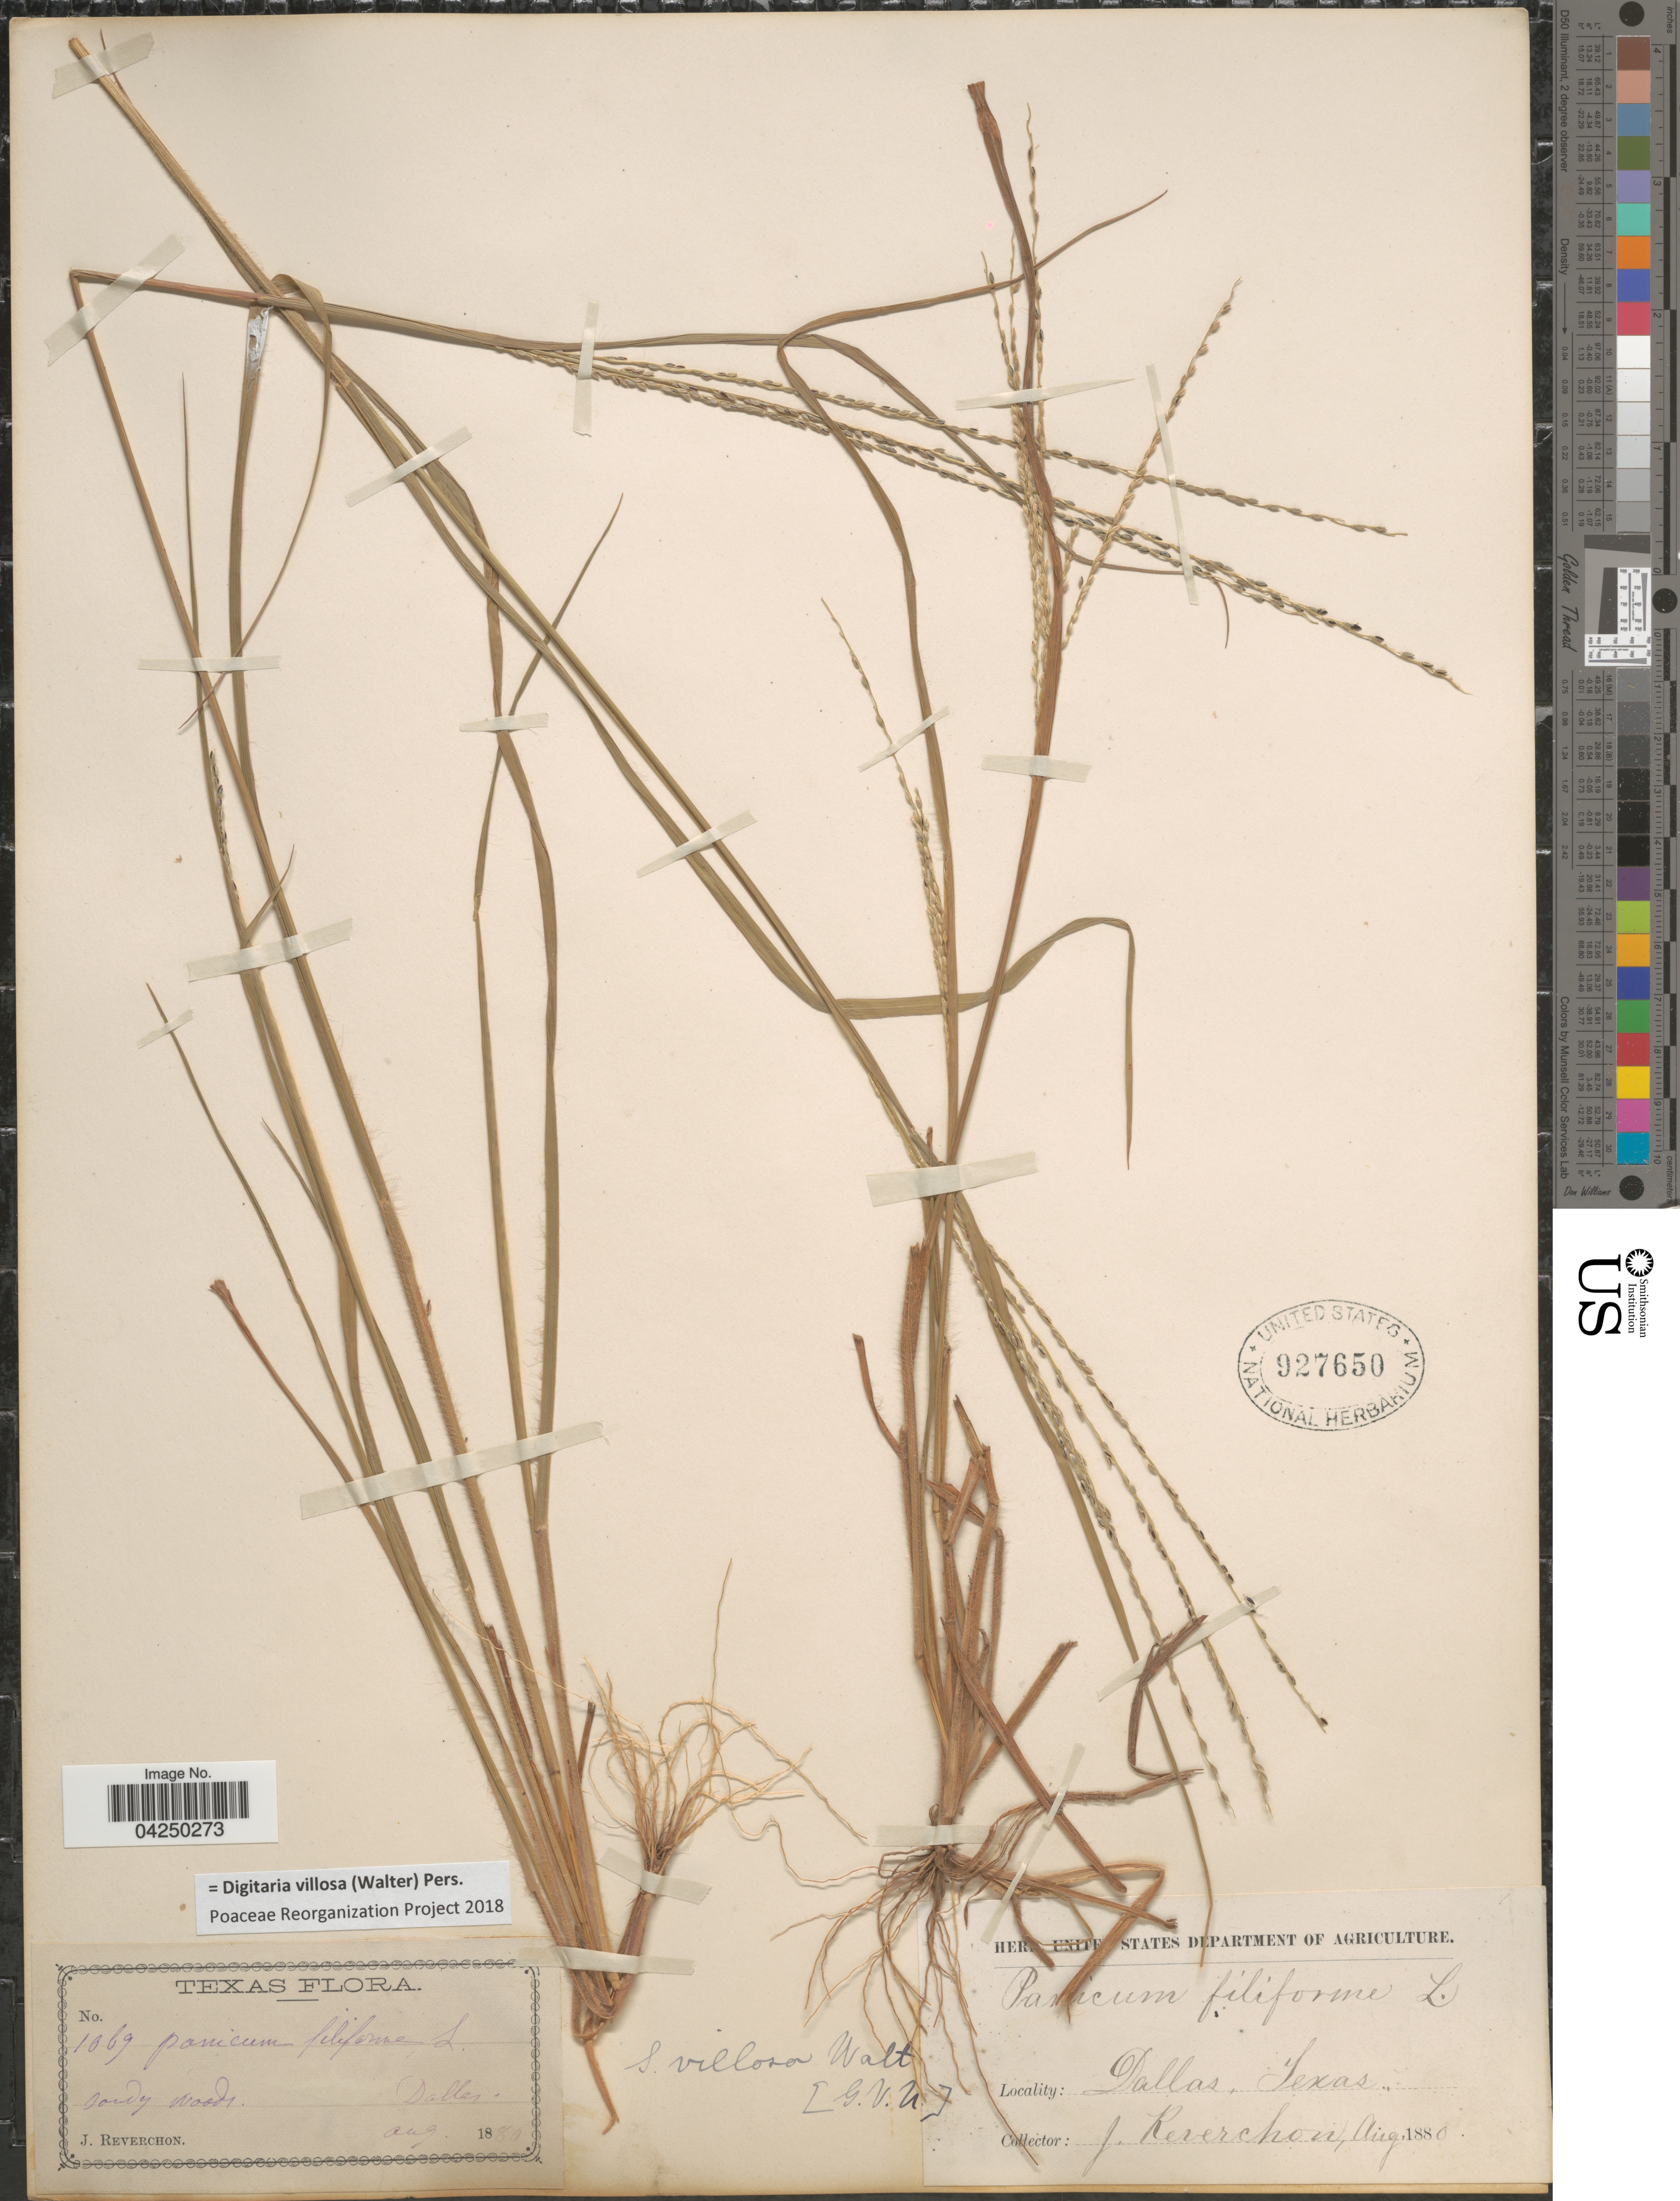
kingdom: Plantae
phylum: Tracheophyta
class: Liliopsida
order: Poales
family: Poaceae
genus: Digitaria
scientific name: Digitaria villosa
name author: (Walter) Pers.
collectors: J. Reverchon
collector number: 1069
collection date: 1880-08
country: United States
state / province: Texas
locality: Sandy woods. Dallas.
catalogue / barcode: US 927650